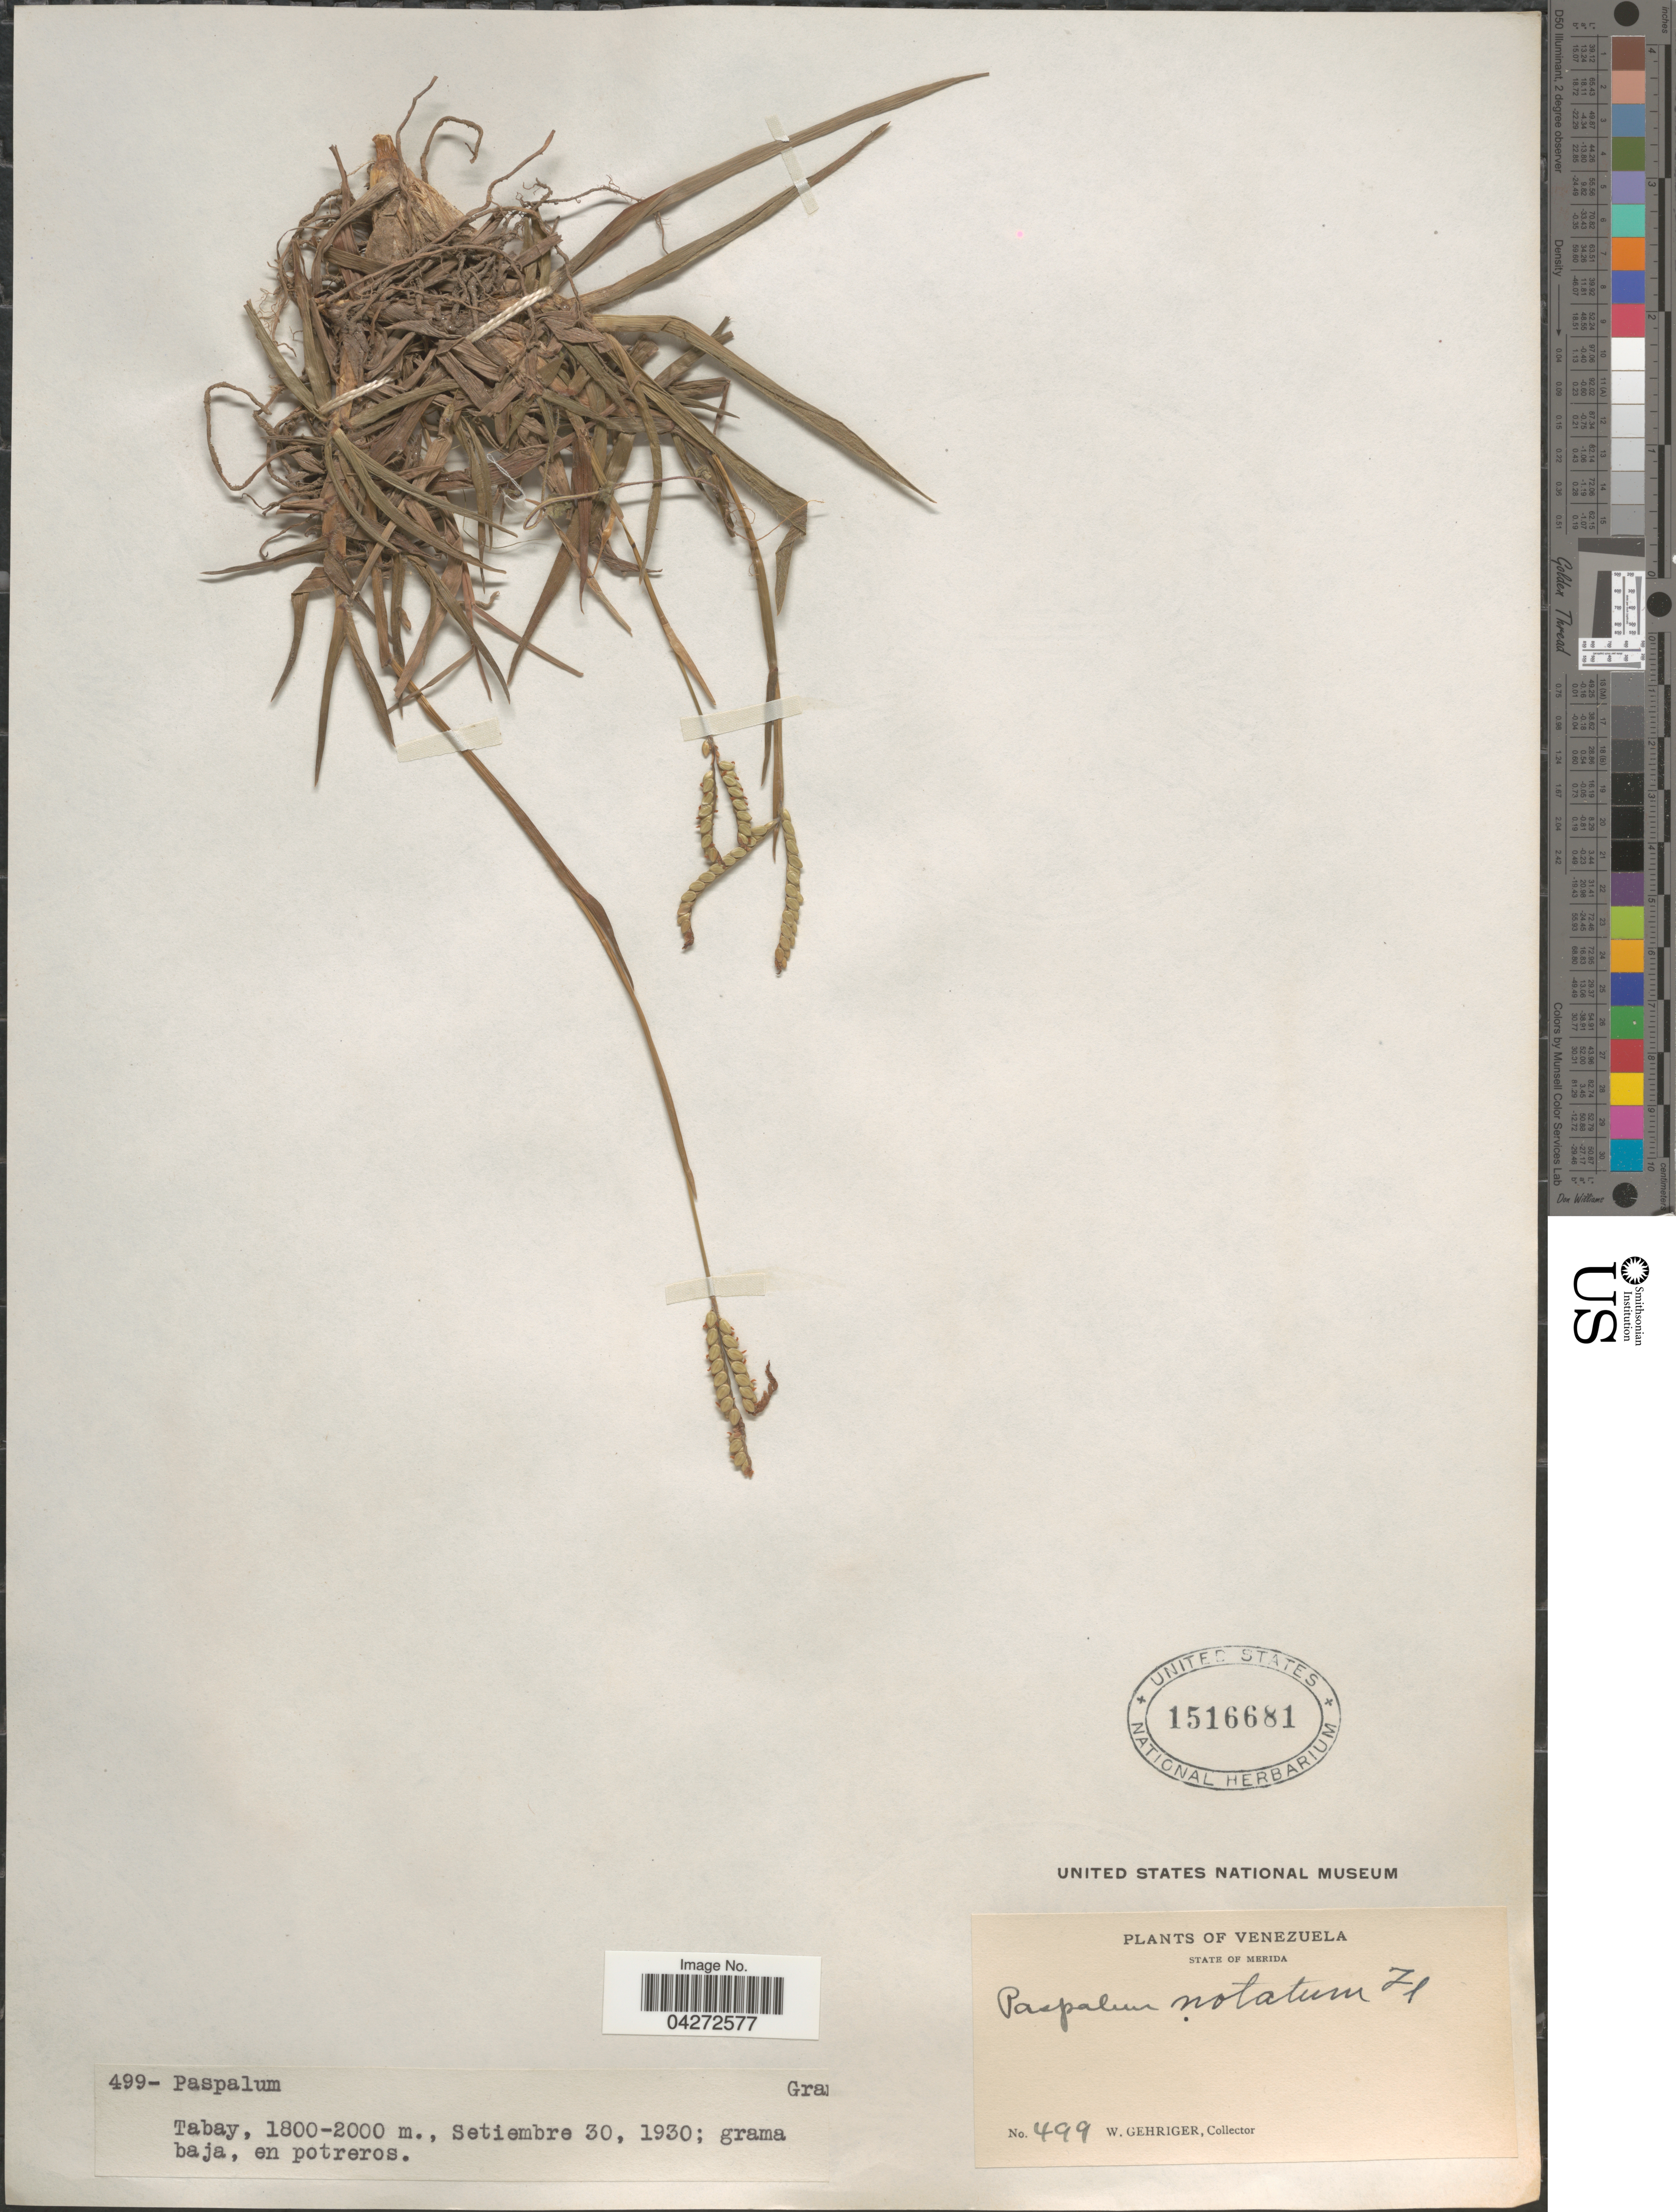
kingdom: Plantae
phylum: Tracheophyta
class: Liliopsida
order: Poales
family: Poaceae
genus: Paspalum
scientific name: Paspalum notatum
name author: Flüggé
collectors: W. Gehriger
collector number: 499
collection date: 1930-09-30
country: Venezuela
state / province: Merida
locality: Tabay, grama baja, en potreros.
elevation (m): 1800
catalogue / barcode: US 1516681